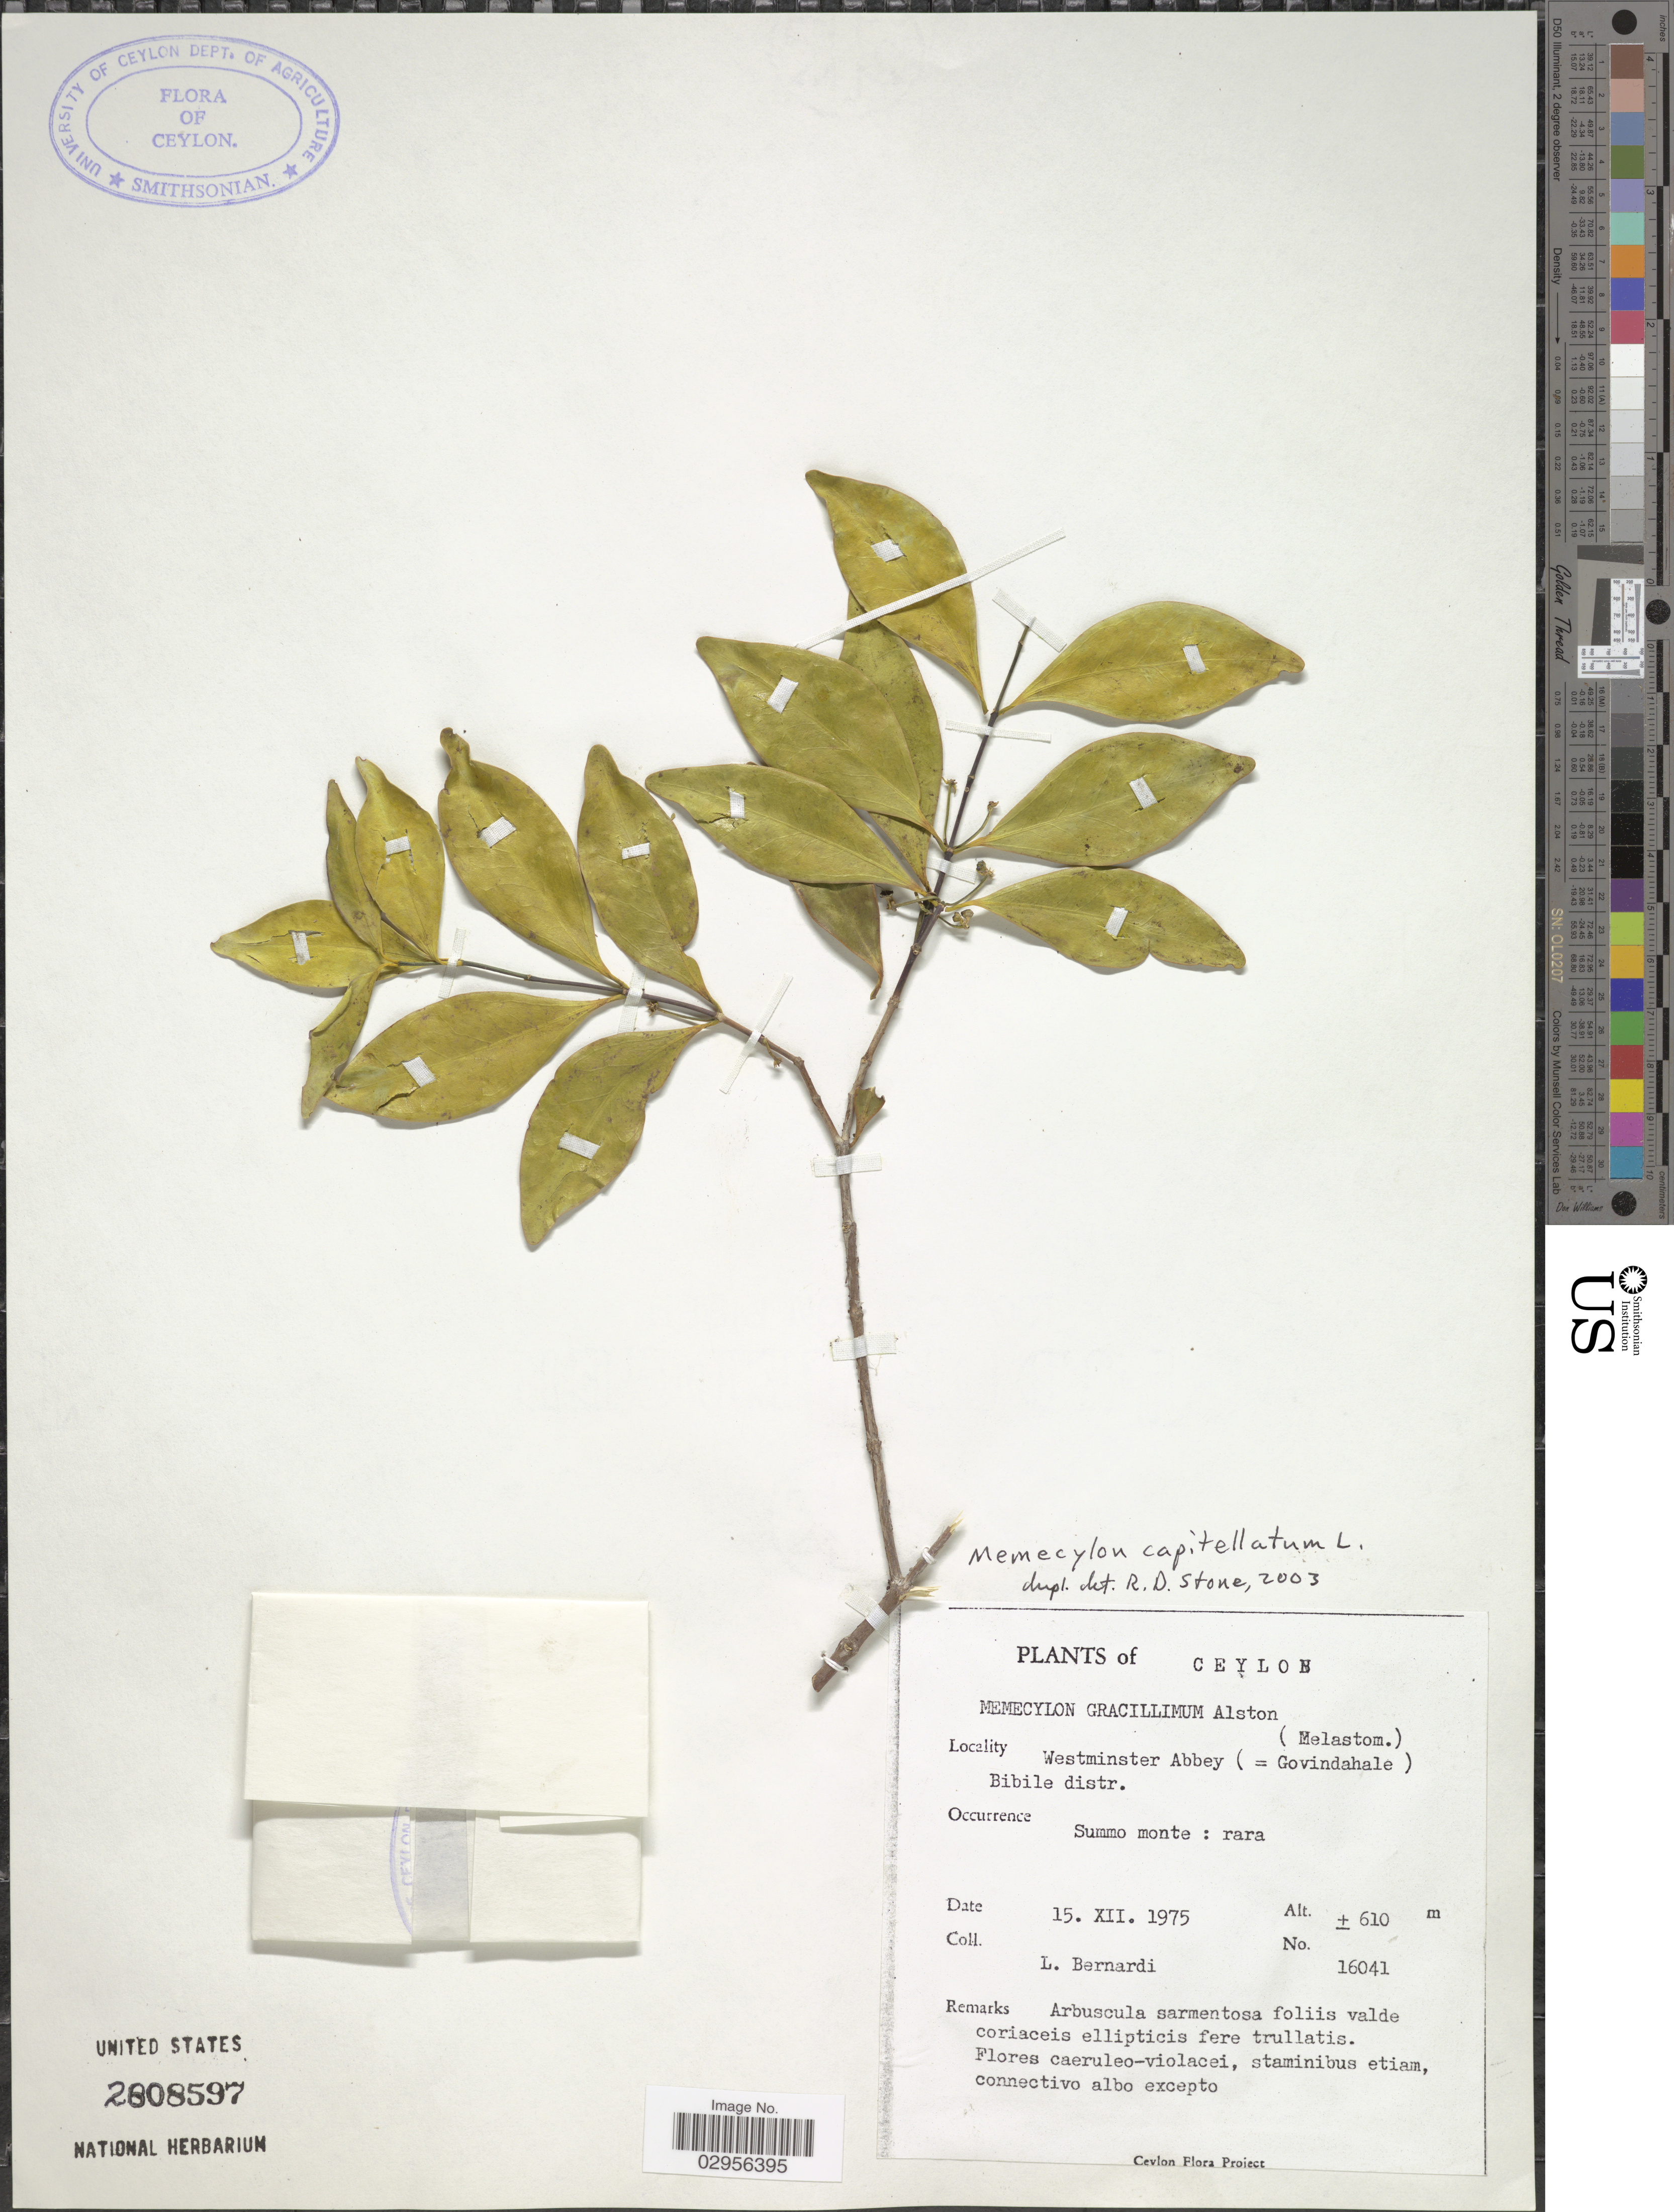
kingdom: Plantae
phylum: Tracheophyta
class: Magnoliopsida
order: Myrtales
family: Melastomataceae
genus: Memecylon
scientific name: Memecylon capitellatum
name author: L.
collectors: L. Bernardi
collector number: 16041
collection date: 1975-12-15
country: Sri Lanka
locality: Ceylon. Westminster Abbey (=Govindahale). Bibile distr.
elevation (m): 610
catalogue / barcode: US 2808597